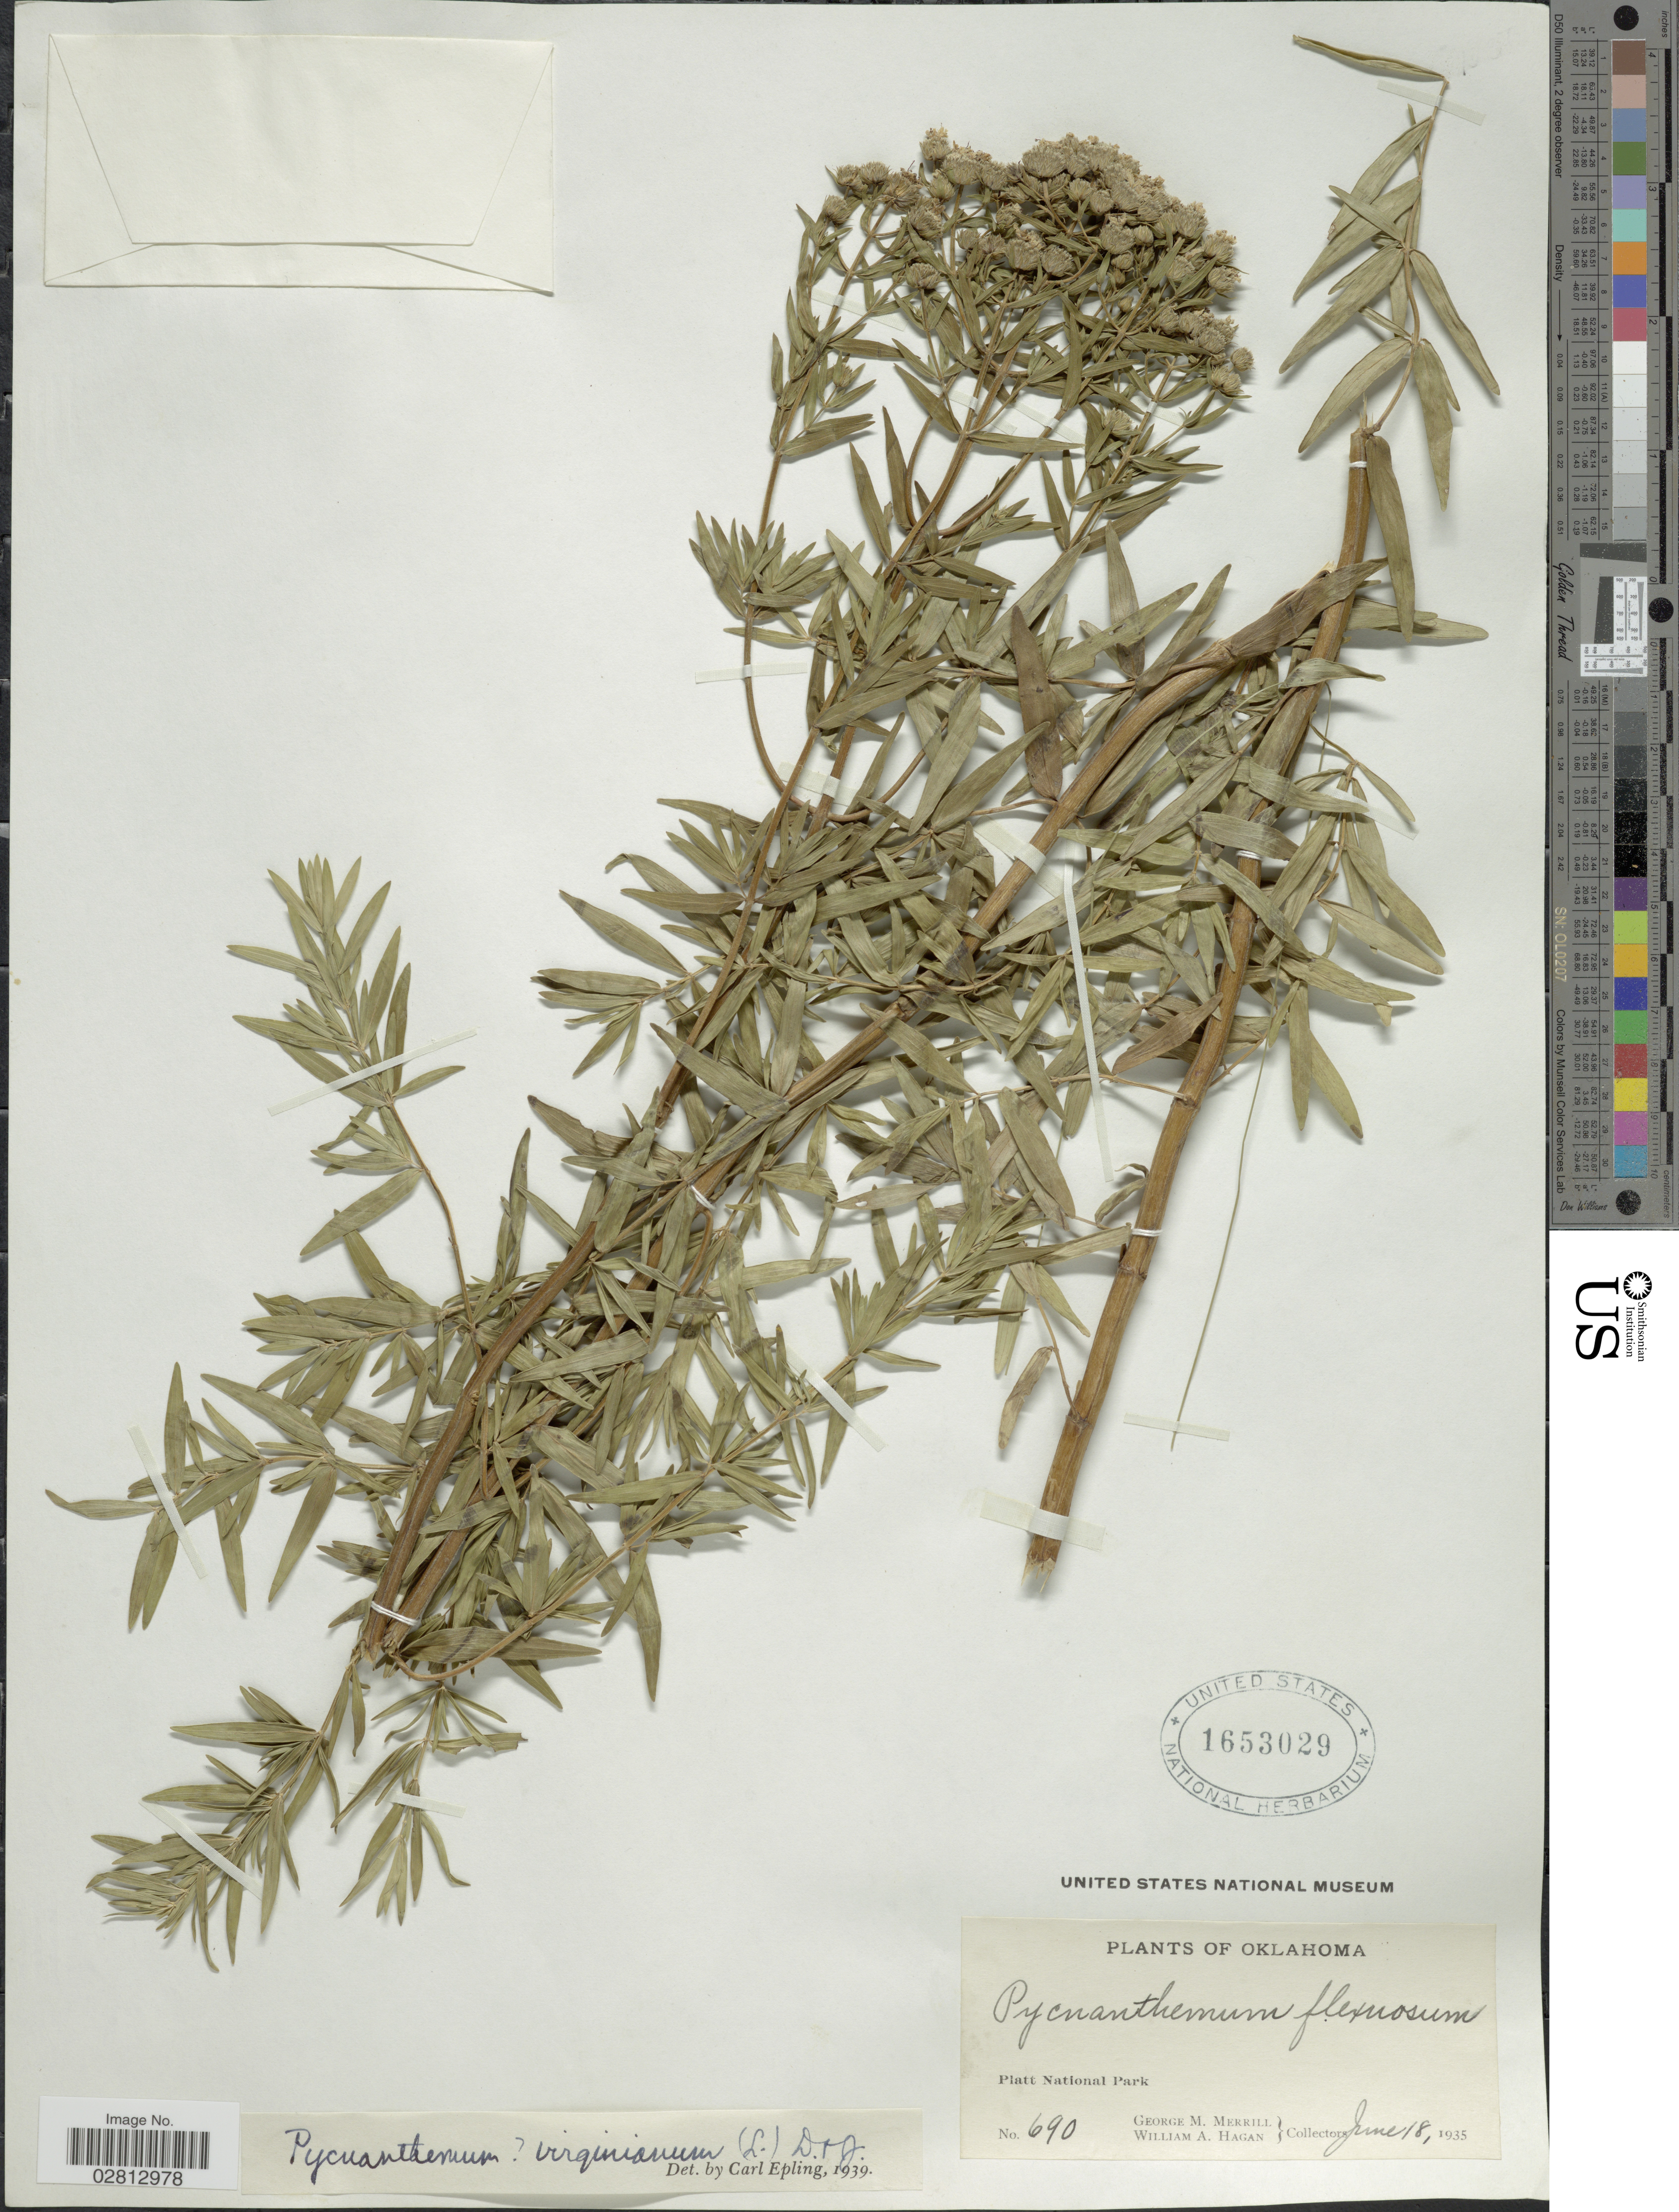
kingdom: Plantae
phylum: Tracheophyta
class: Magnoliopsida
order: Lamiales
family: Lamiaceae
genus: Pycnanthemum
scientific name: Pycnanthemum virginianum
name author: (L.) Durand & B.D. Jacks. ex B.L. Rob. & Fernald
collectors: G. M. Merrill & W. Hagan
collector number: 690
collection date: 1935-06-18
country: United States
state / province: Oklahoma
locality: Platt National Park.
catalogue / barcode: US 1653029